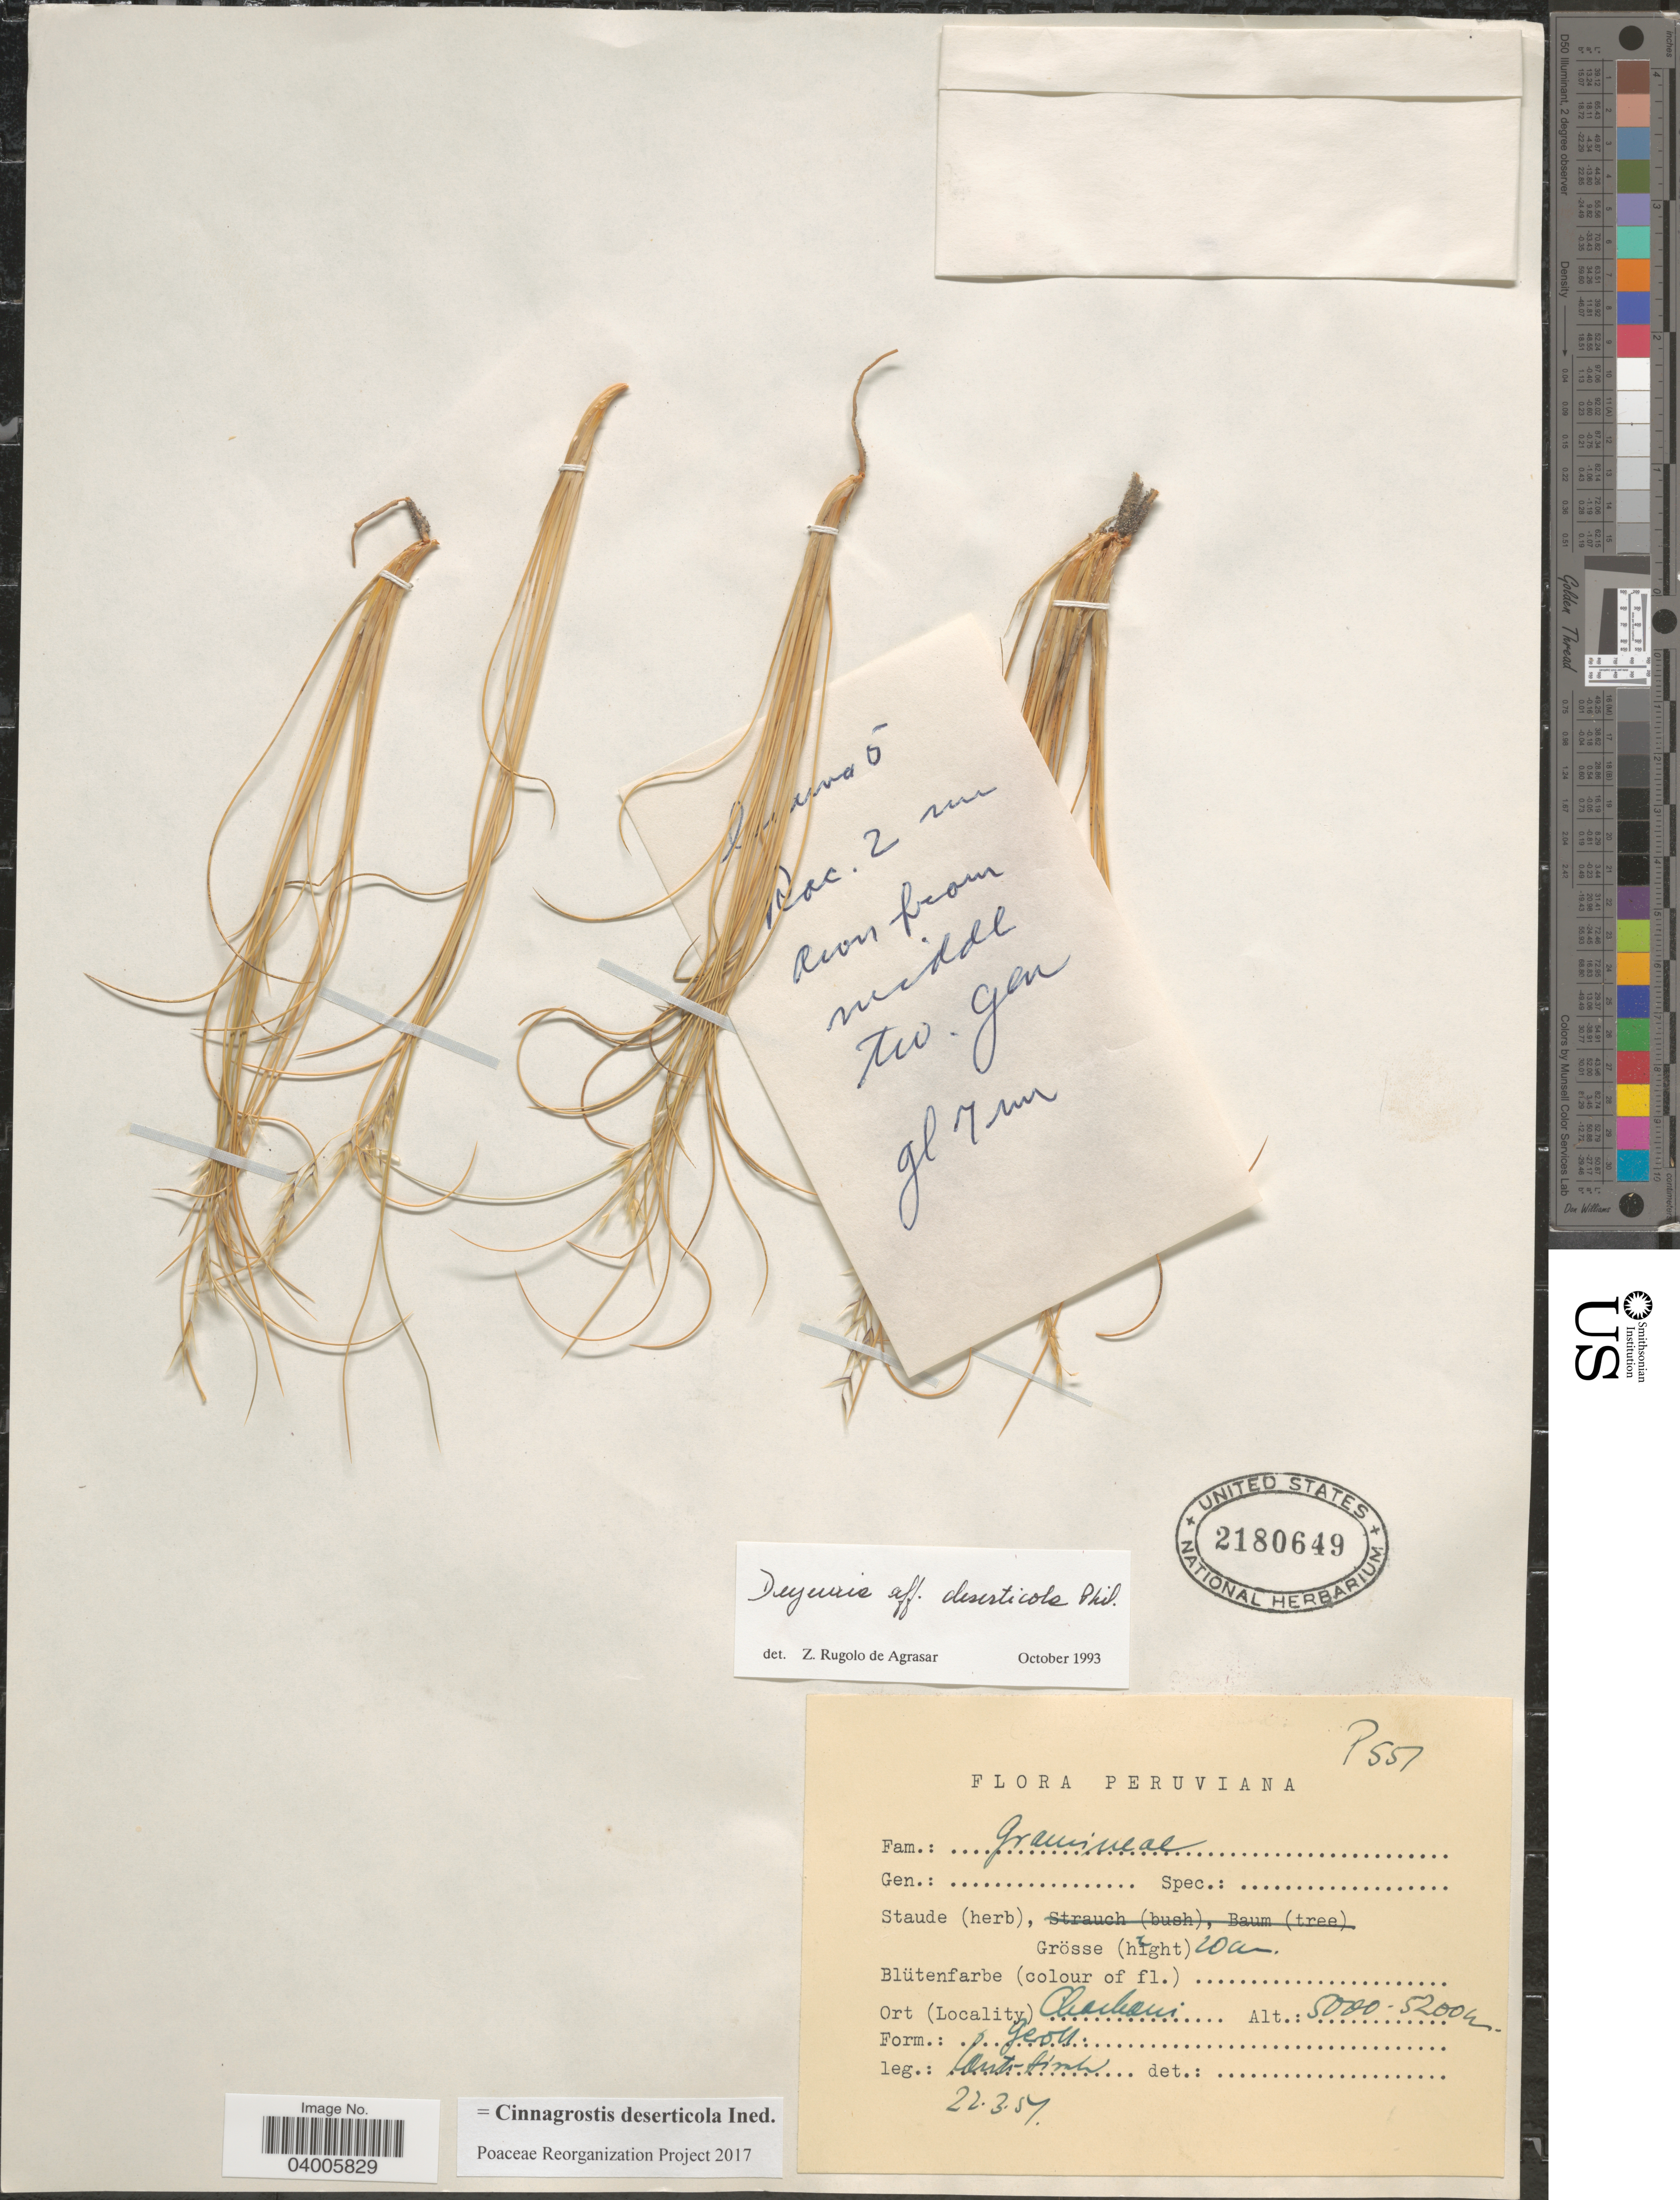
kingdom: Plantae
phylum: Tracheophyta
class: Liliopsida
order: Poales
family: Poaceae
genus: Cinnagrostis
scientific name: Cinnagrostis deserticola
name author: (Phil.) P.M. Peterson et al.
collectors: W. Rauh & G. Hirsch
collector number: P551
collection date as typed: Transcribed d/m/y: 22/3/51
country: Peru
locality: Chachani.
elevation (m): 5000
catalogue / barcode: US 2180649